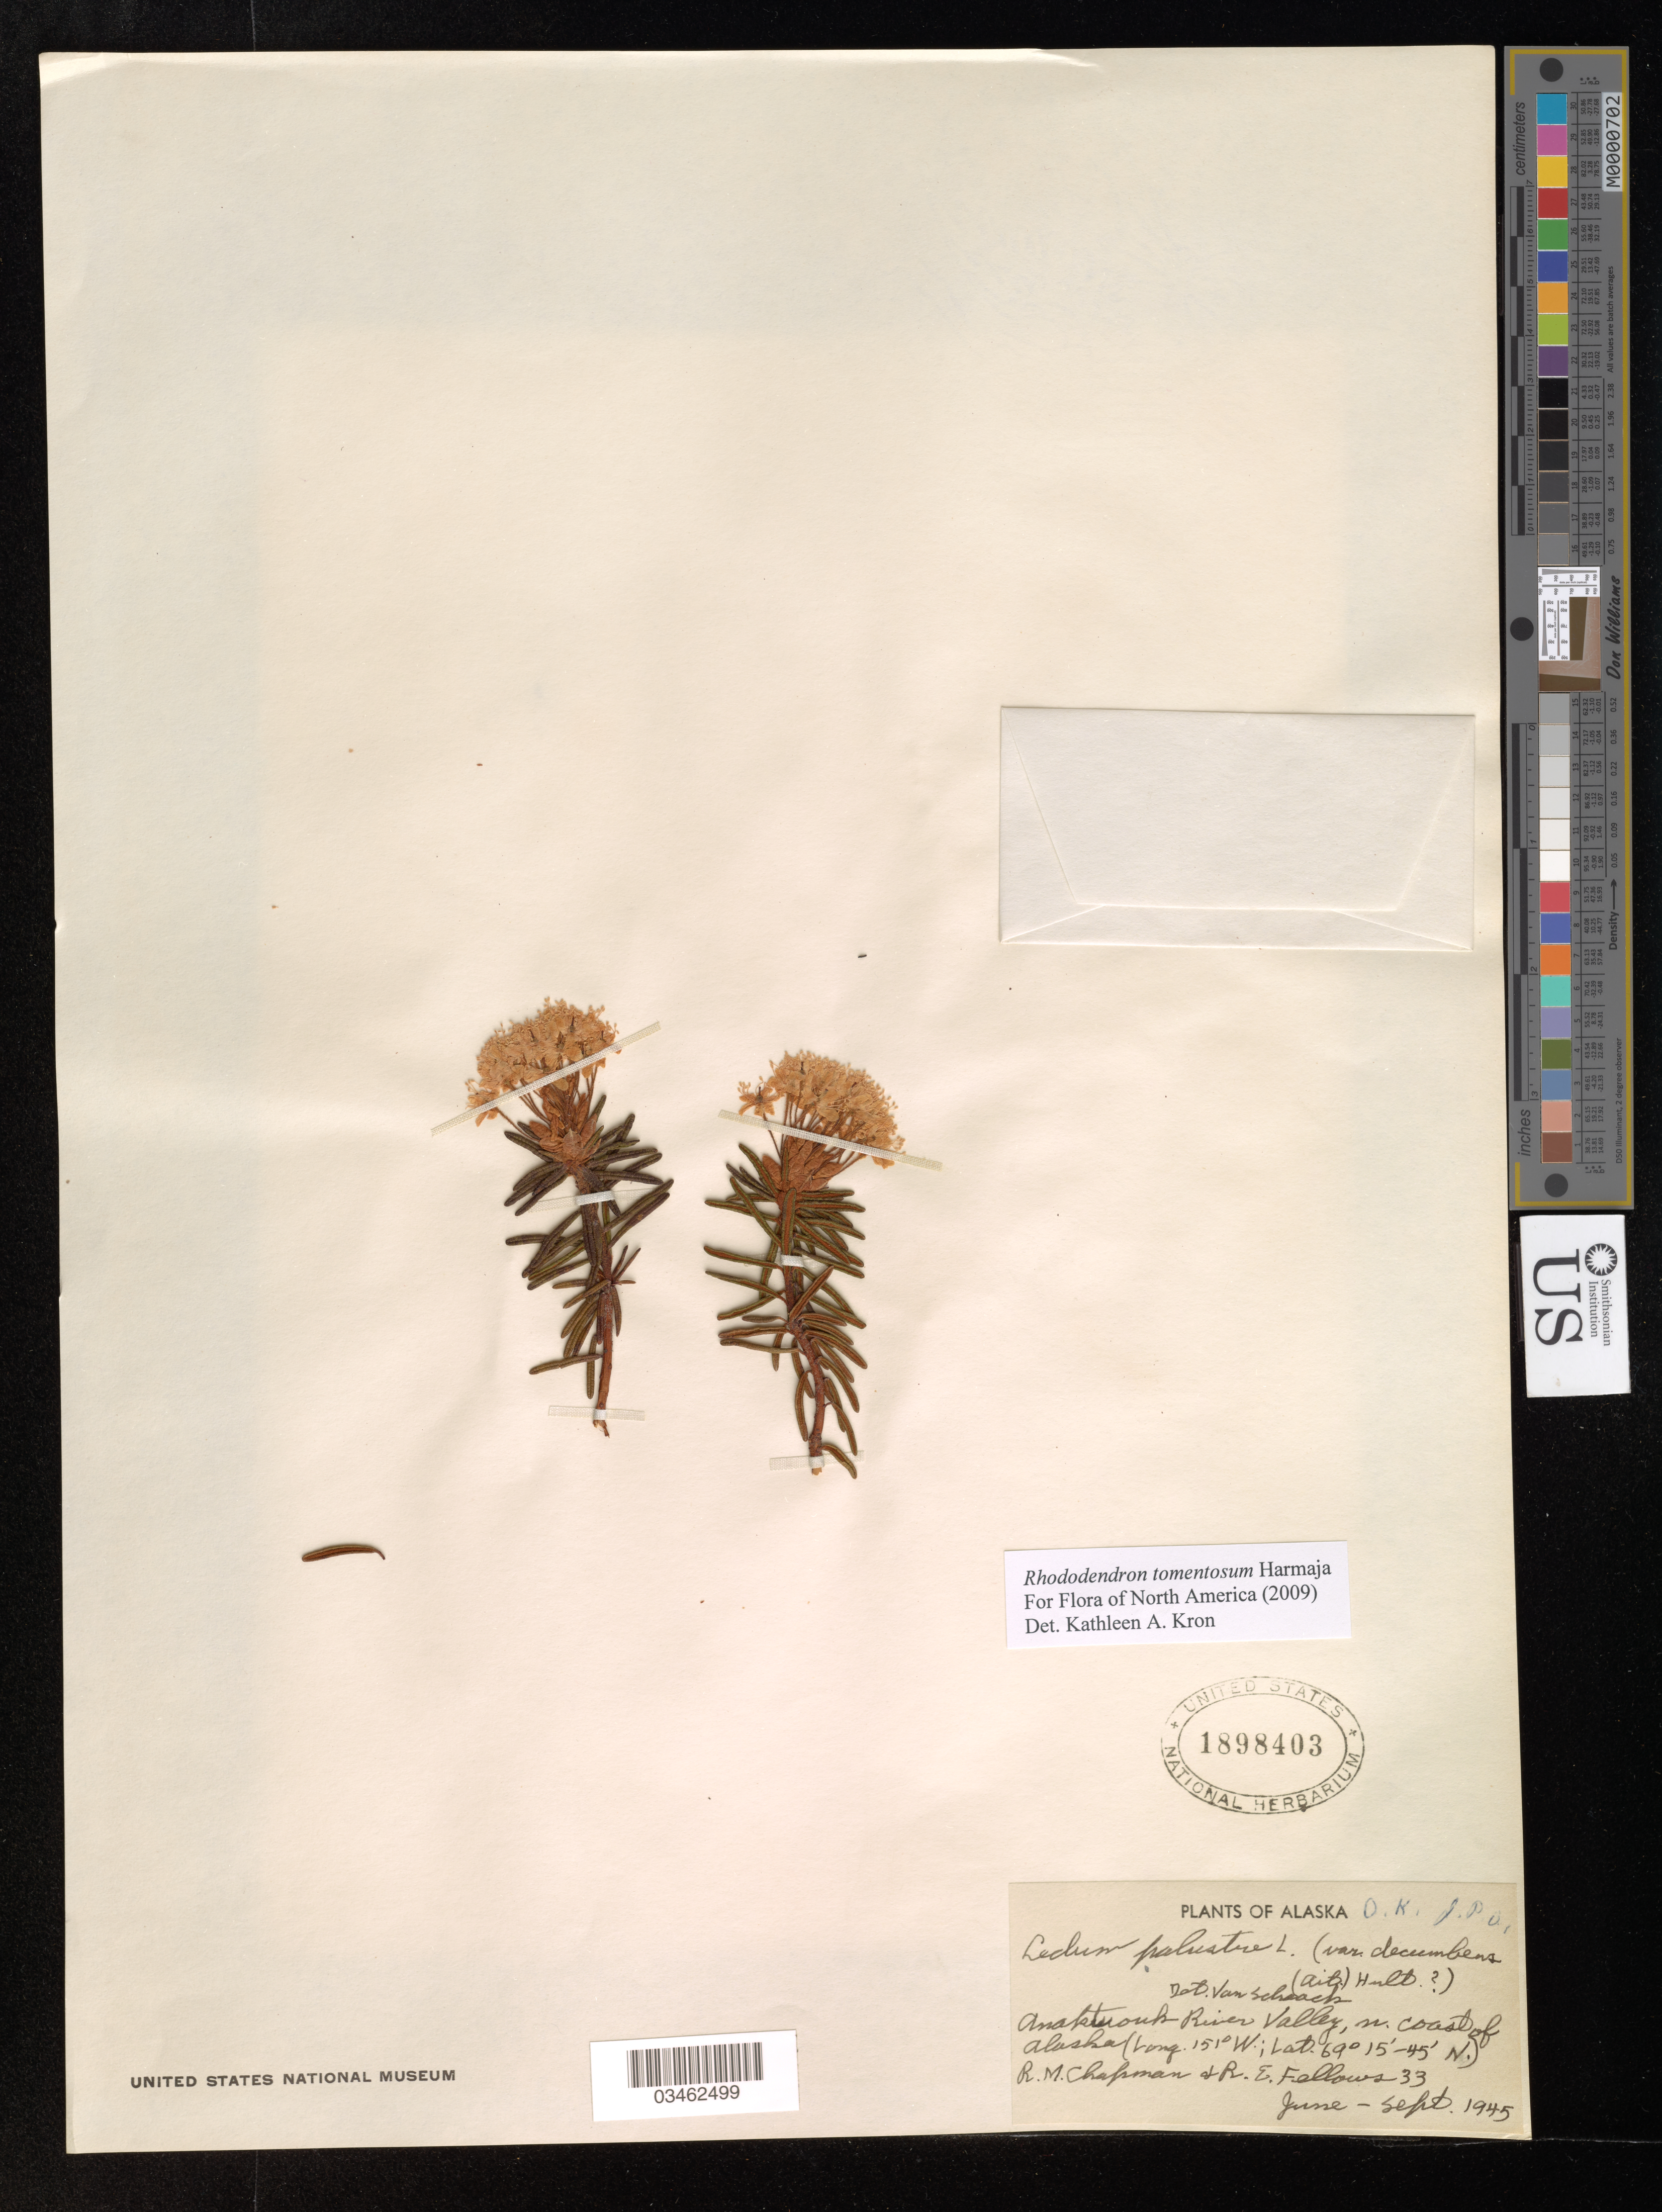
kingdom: Plantae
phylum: Tracheophyta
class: Magnoliopsida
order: Ericales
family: Ericaceae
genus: Rhododendron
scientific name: Rhododendron tomentosum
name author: Harmaja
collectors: R. M. Chapman & R. Fellows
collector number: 33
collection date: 1945-06/1945-09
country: United States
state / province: Alaska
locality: Anaktuouk* River Valley, n. coast of Alaska.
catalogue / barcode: US 1898403